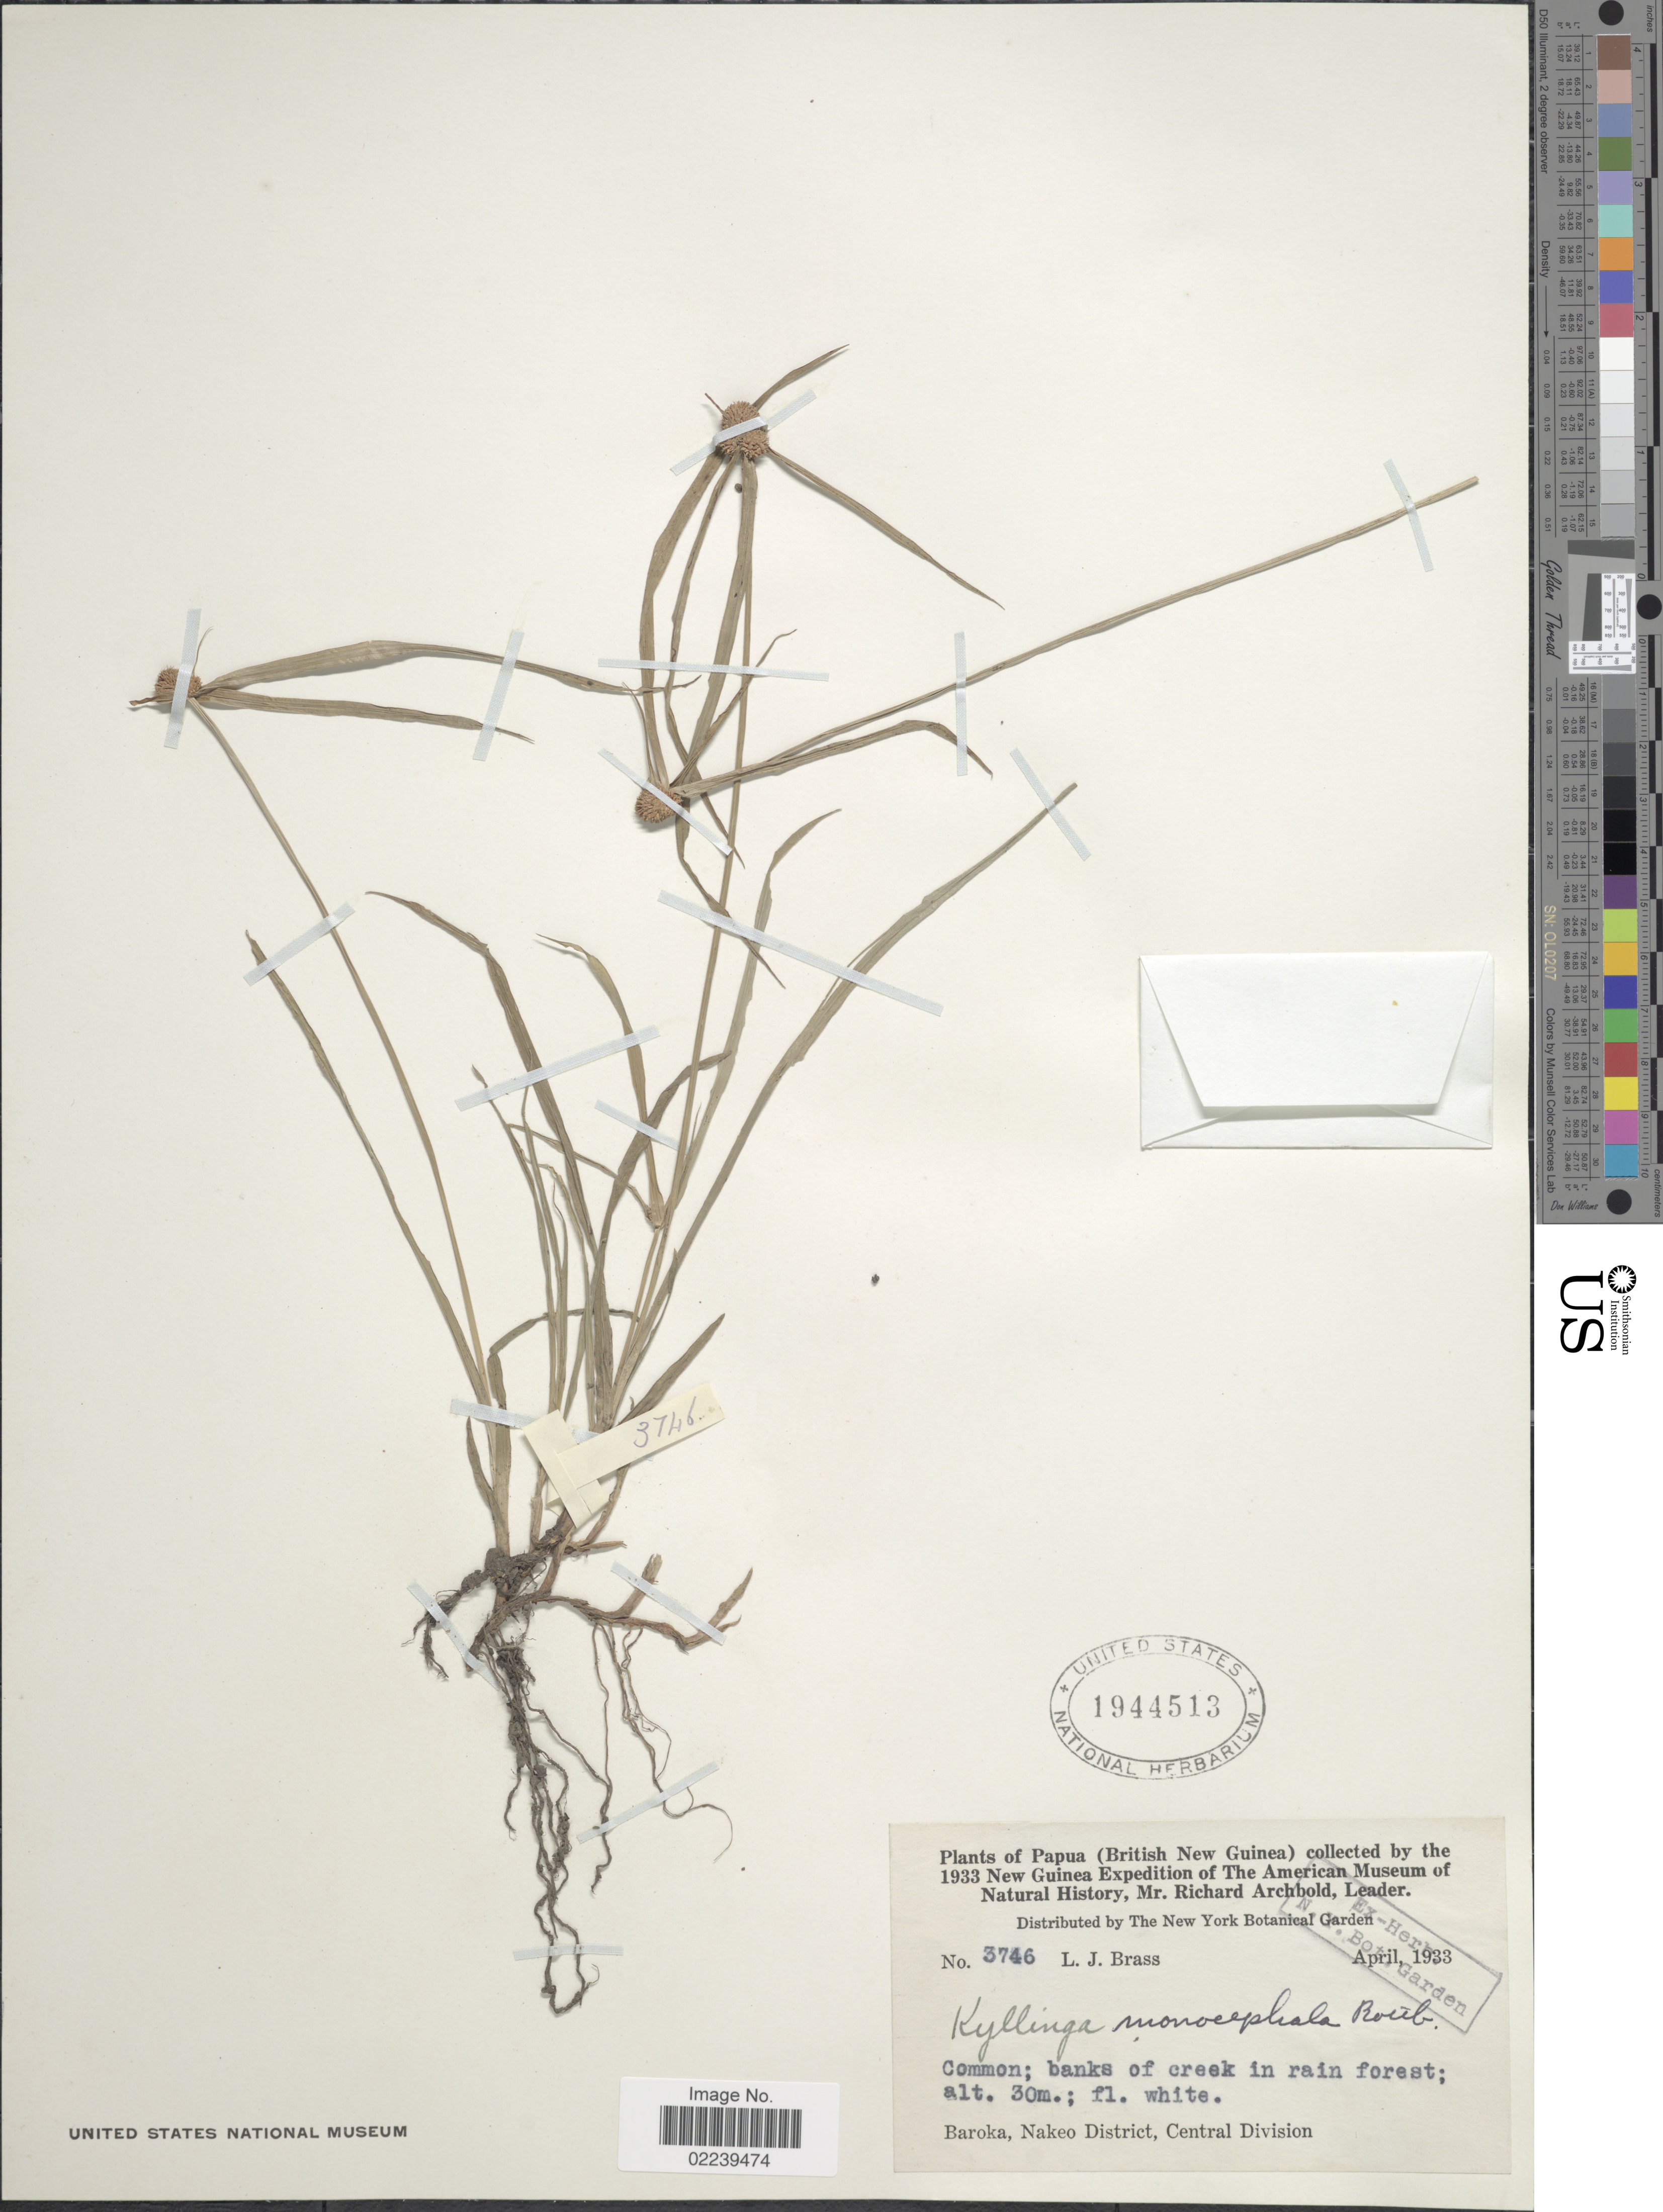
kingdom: Plantae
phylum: Tracheophyta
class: Liliopsida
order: Poales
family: Cyperaceae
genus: Cyperus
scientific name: Cyperus mindorensis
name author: (Steud.) Huygh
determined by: Strong, M. T., (US), Smithsonian Institution - National Museum of Natural History (UNITED STATES)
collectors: L. J. Brass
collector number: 3746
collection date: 1933-04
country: Papua New Guinea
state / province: Central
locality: (Biritsh New Guinea), Common; banks of creek in rain forest, Baroka, Nakeo District, Central Division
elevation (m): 30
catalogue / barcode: US 1944513